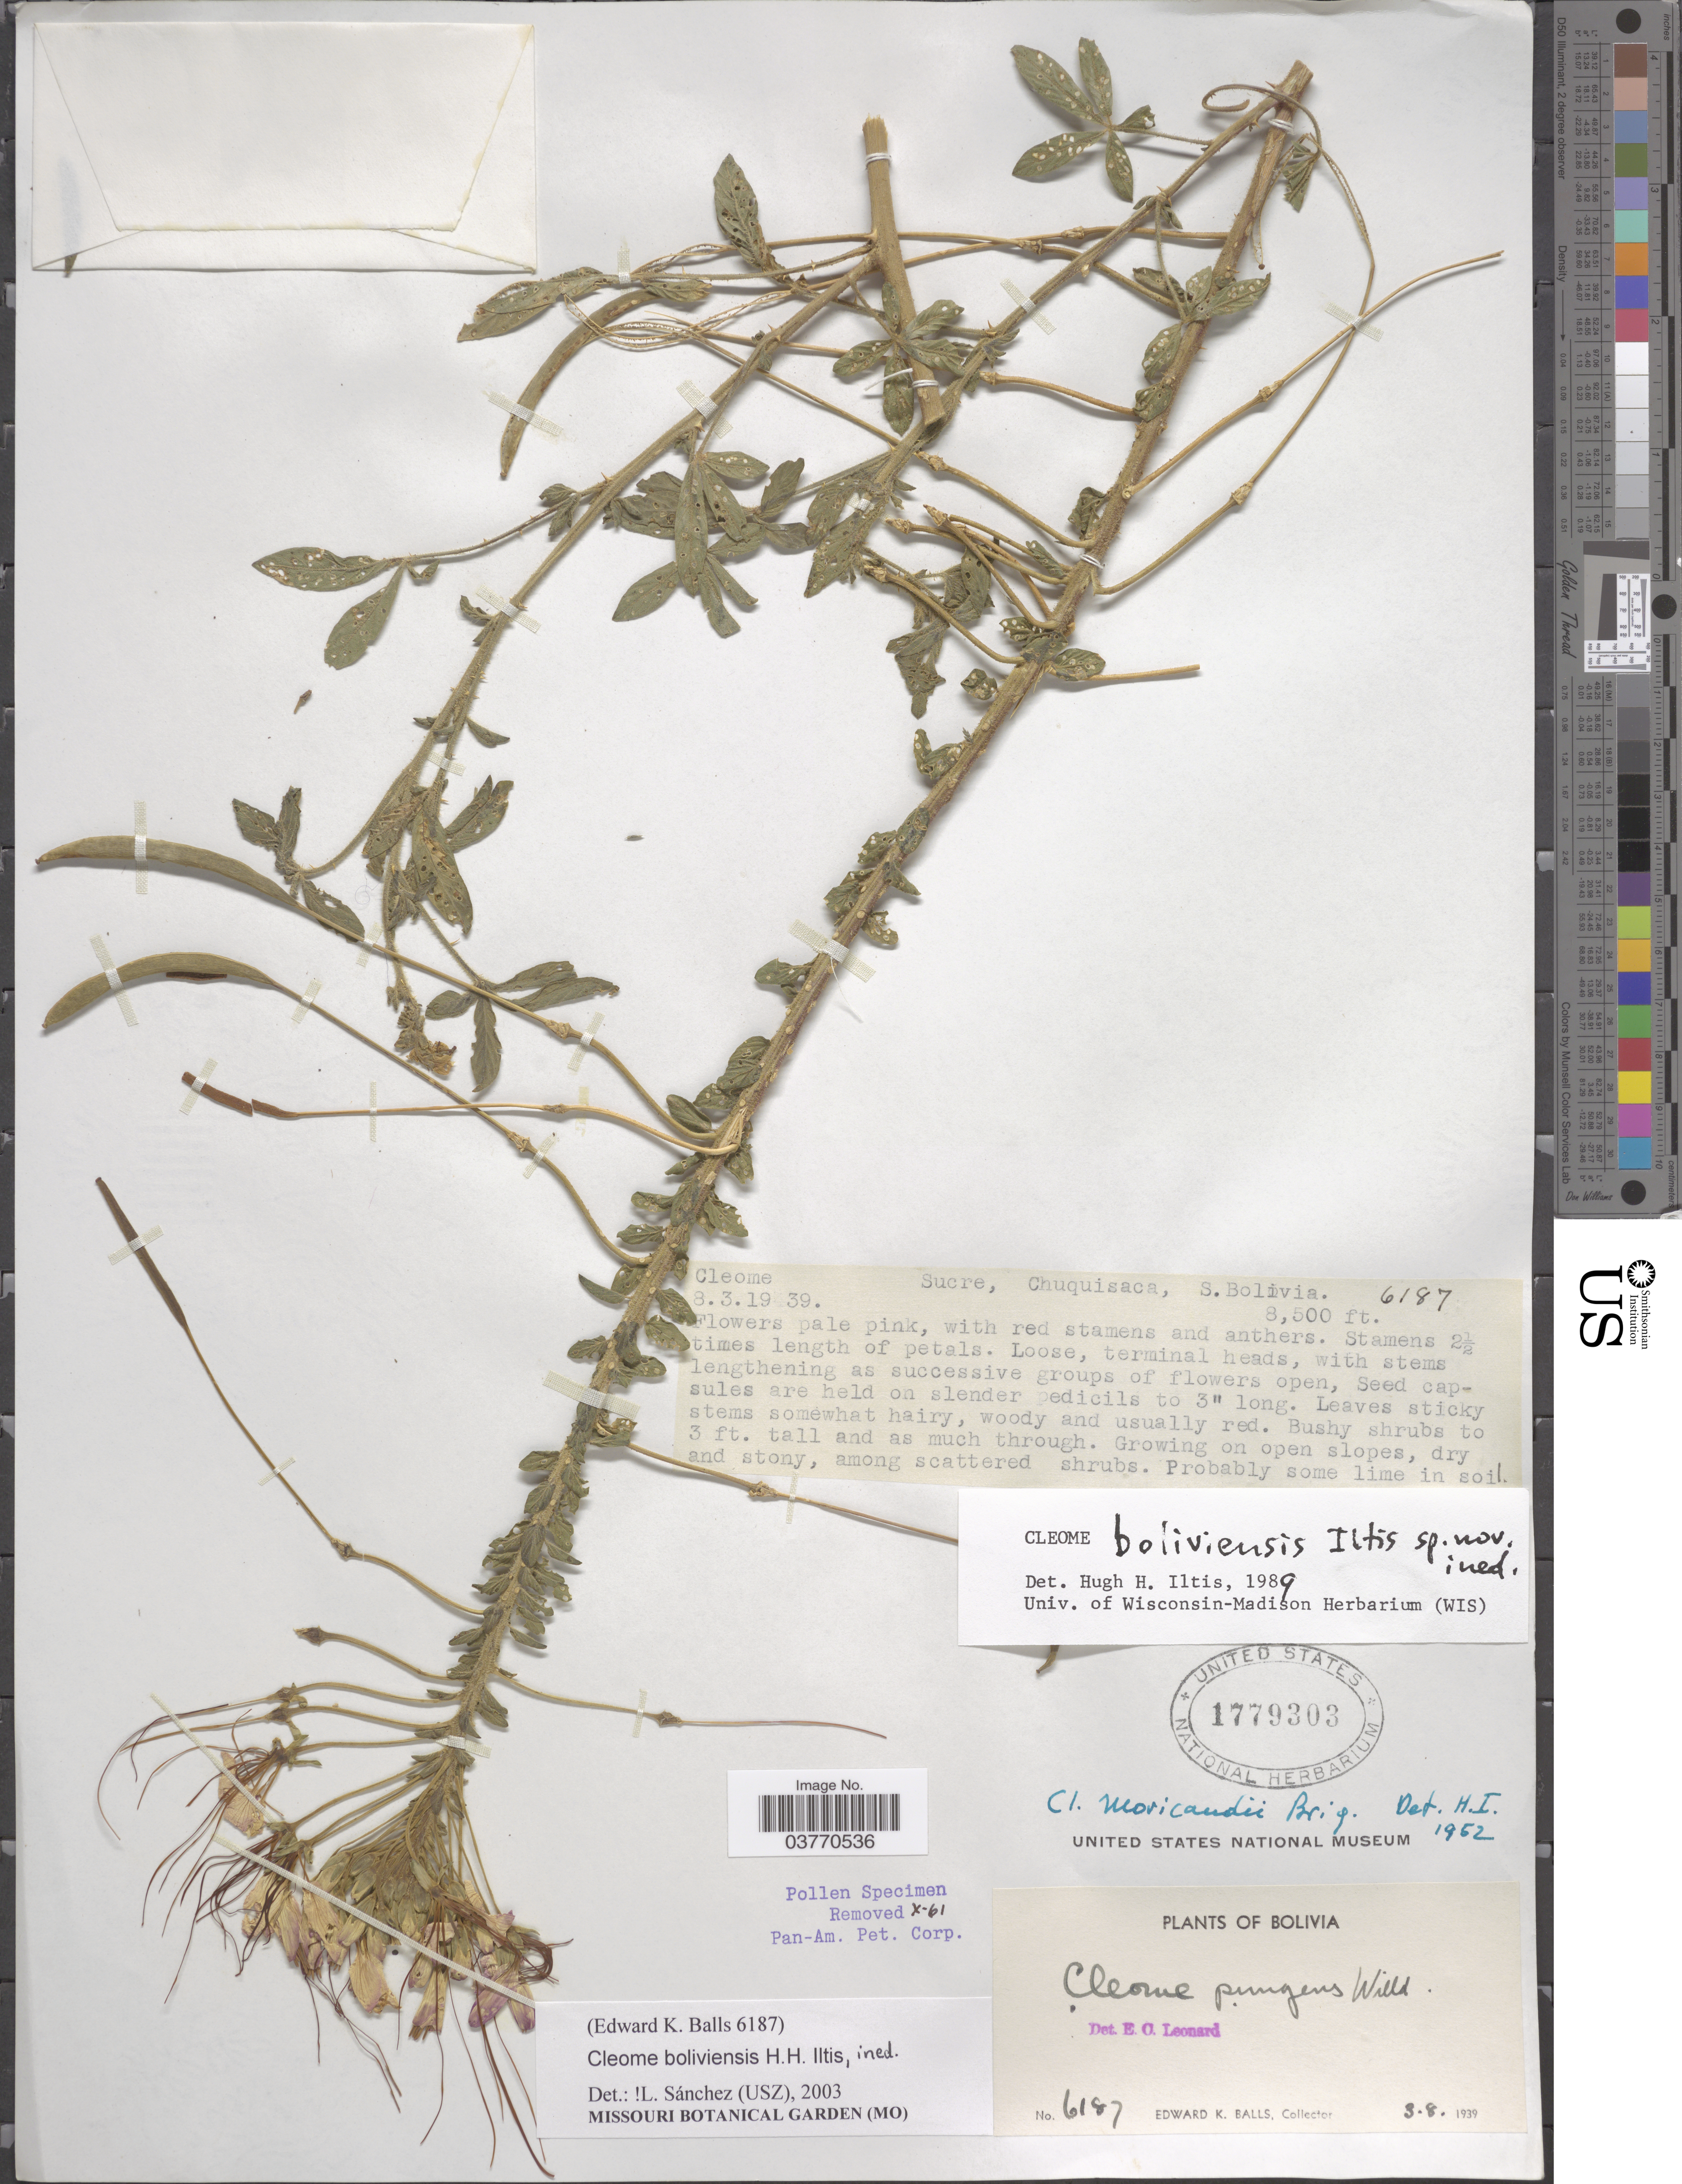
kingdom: Plantae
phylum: Tracheophyta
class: Magnoliopsida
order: Brassicales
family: Cleomaceae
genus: Tarenaya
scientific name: Tarenaya boliviensis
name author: (Iltis) Soares Neto & Roalson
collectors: E. K. Balls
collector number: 6187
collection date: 1939-03-08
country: Bolivia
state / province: Chuquisaca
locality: Sucre, S. Bolivia.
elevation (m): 2591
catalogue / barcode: US 1779303